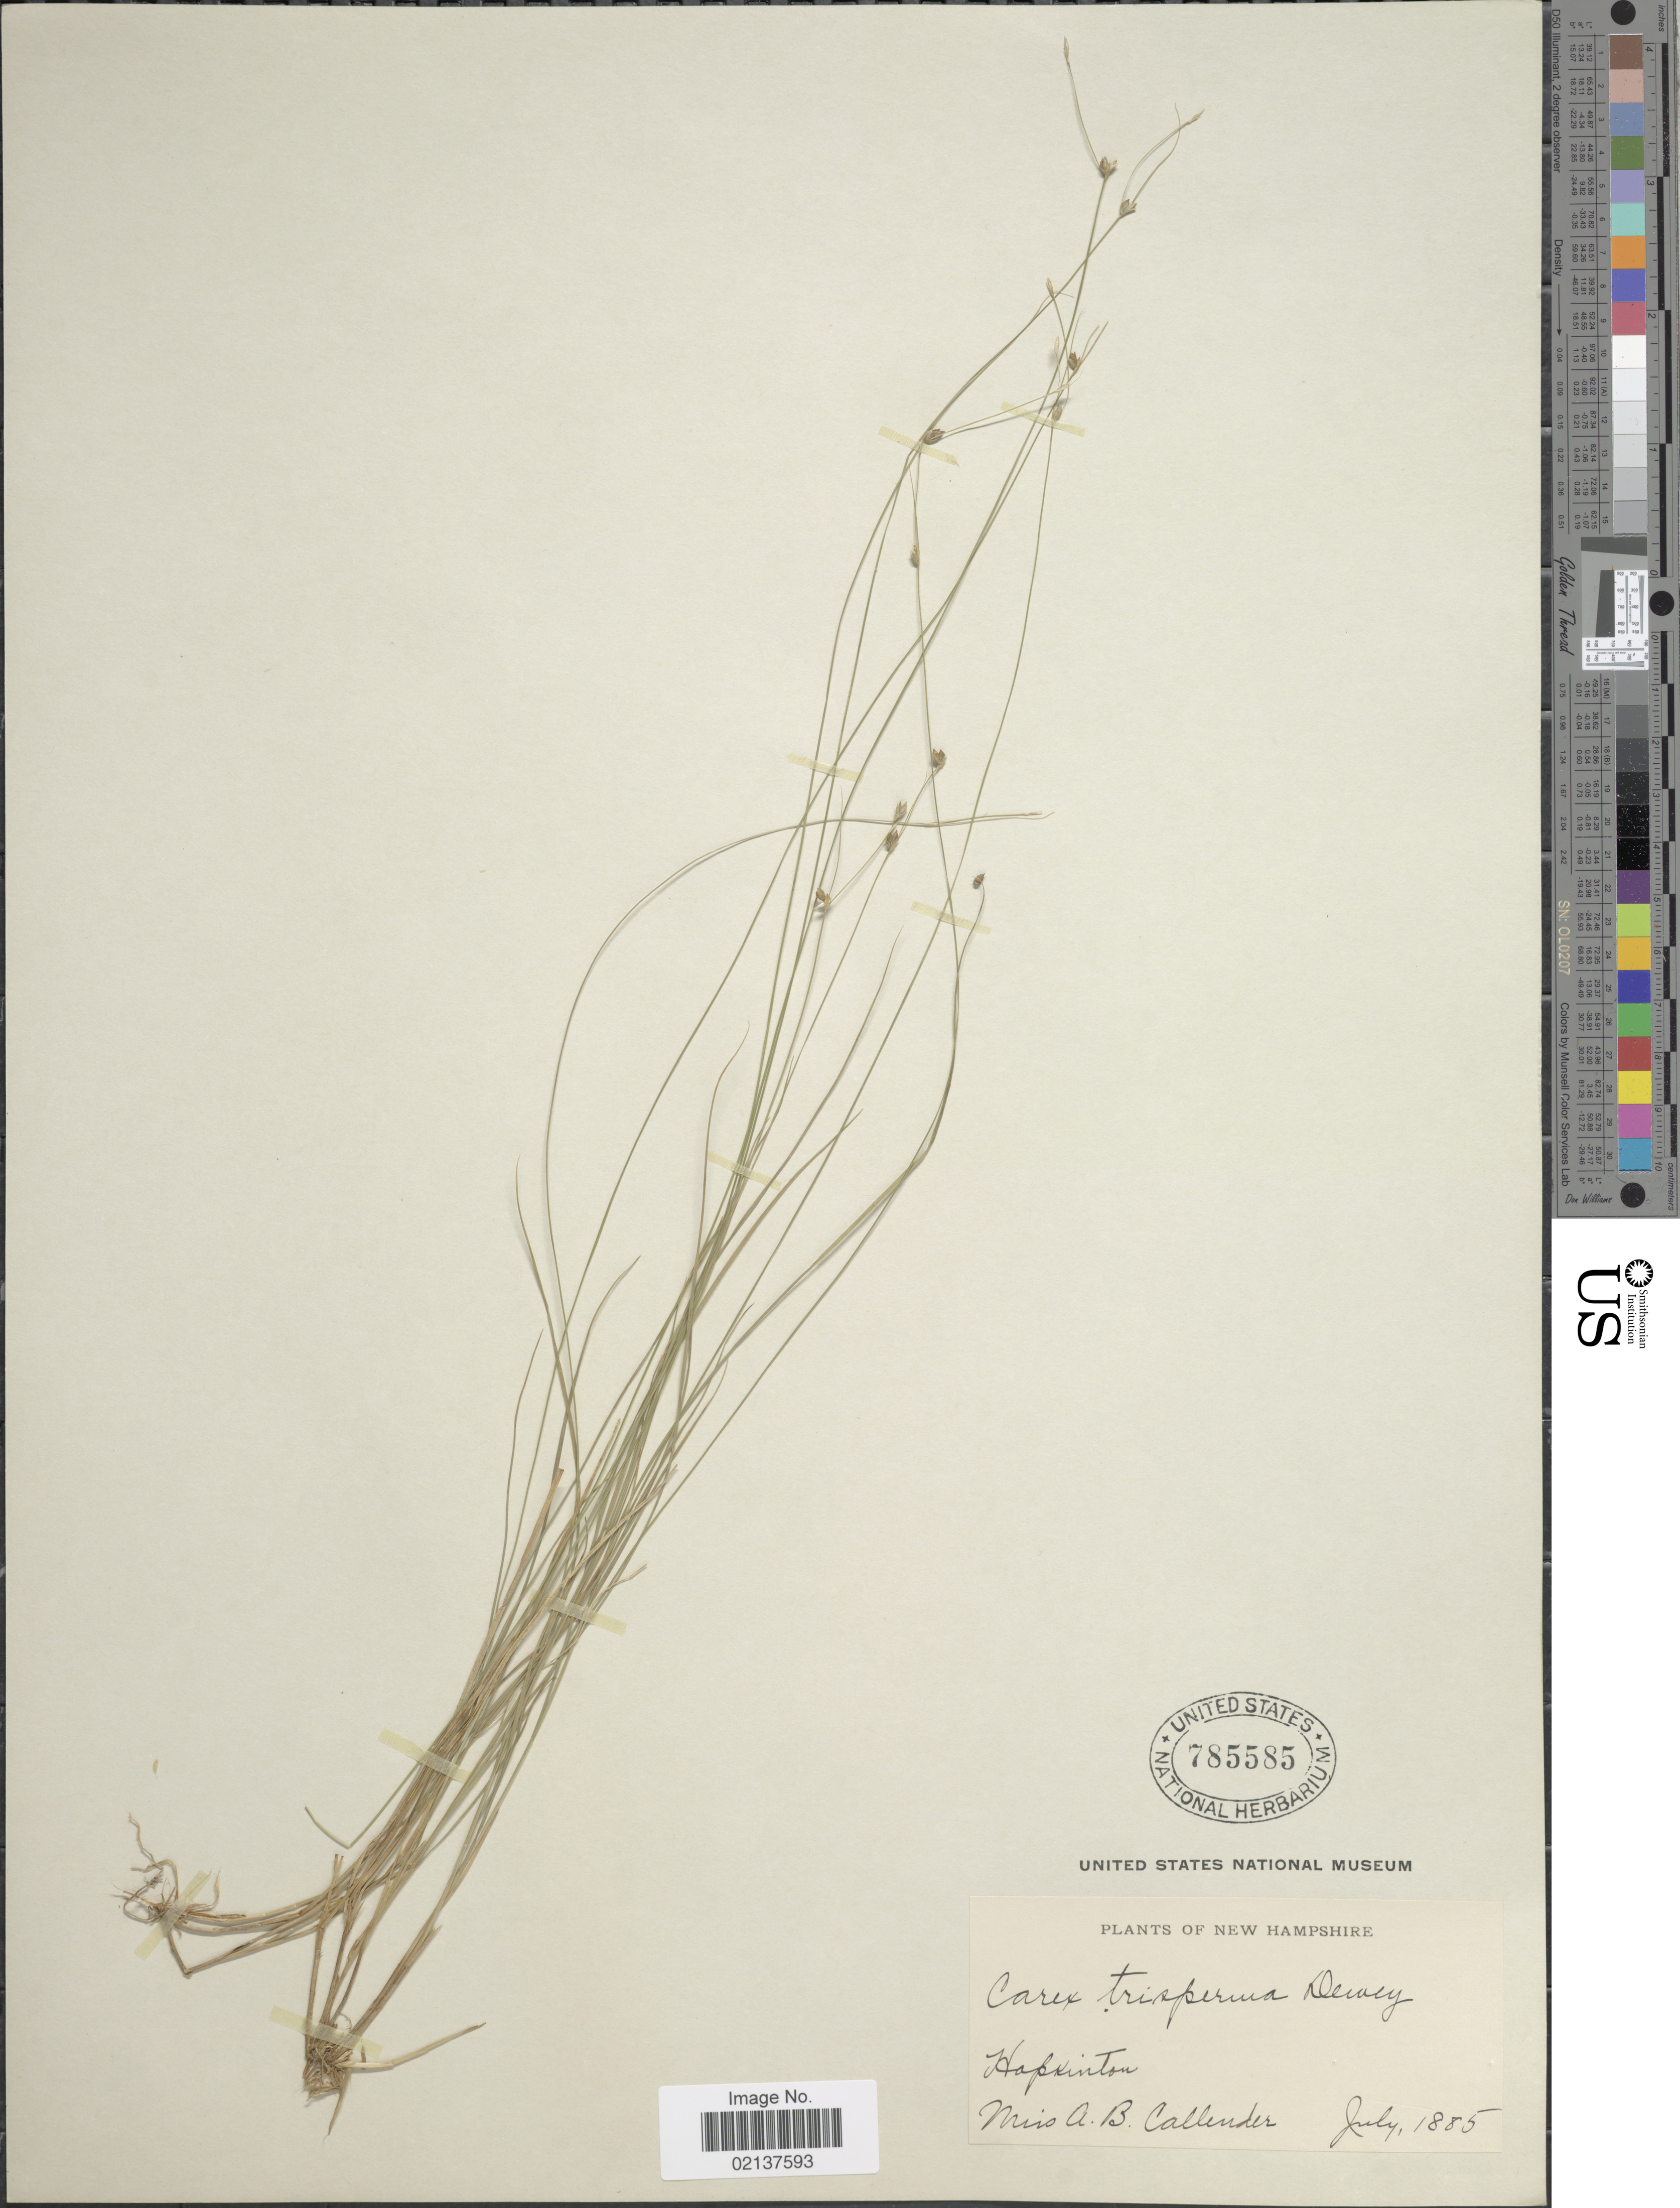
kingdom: Plantae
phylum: Tracheophyta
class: Liliopsida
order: Poales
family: Cyperaceae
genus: Carex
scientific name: Carex trisperma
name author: Dewey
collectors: A. Callender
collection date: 1885-07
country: United States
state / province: New Hampshire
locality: Hopkinton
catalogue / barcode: US 785585